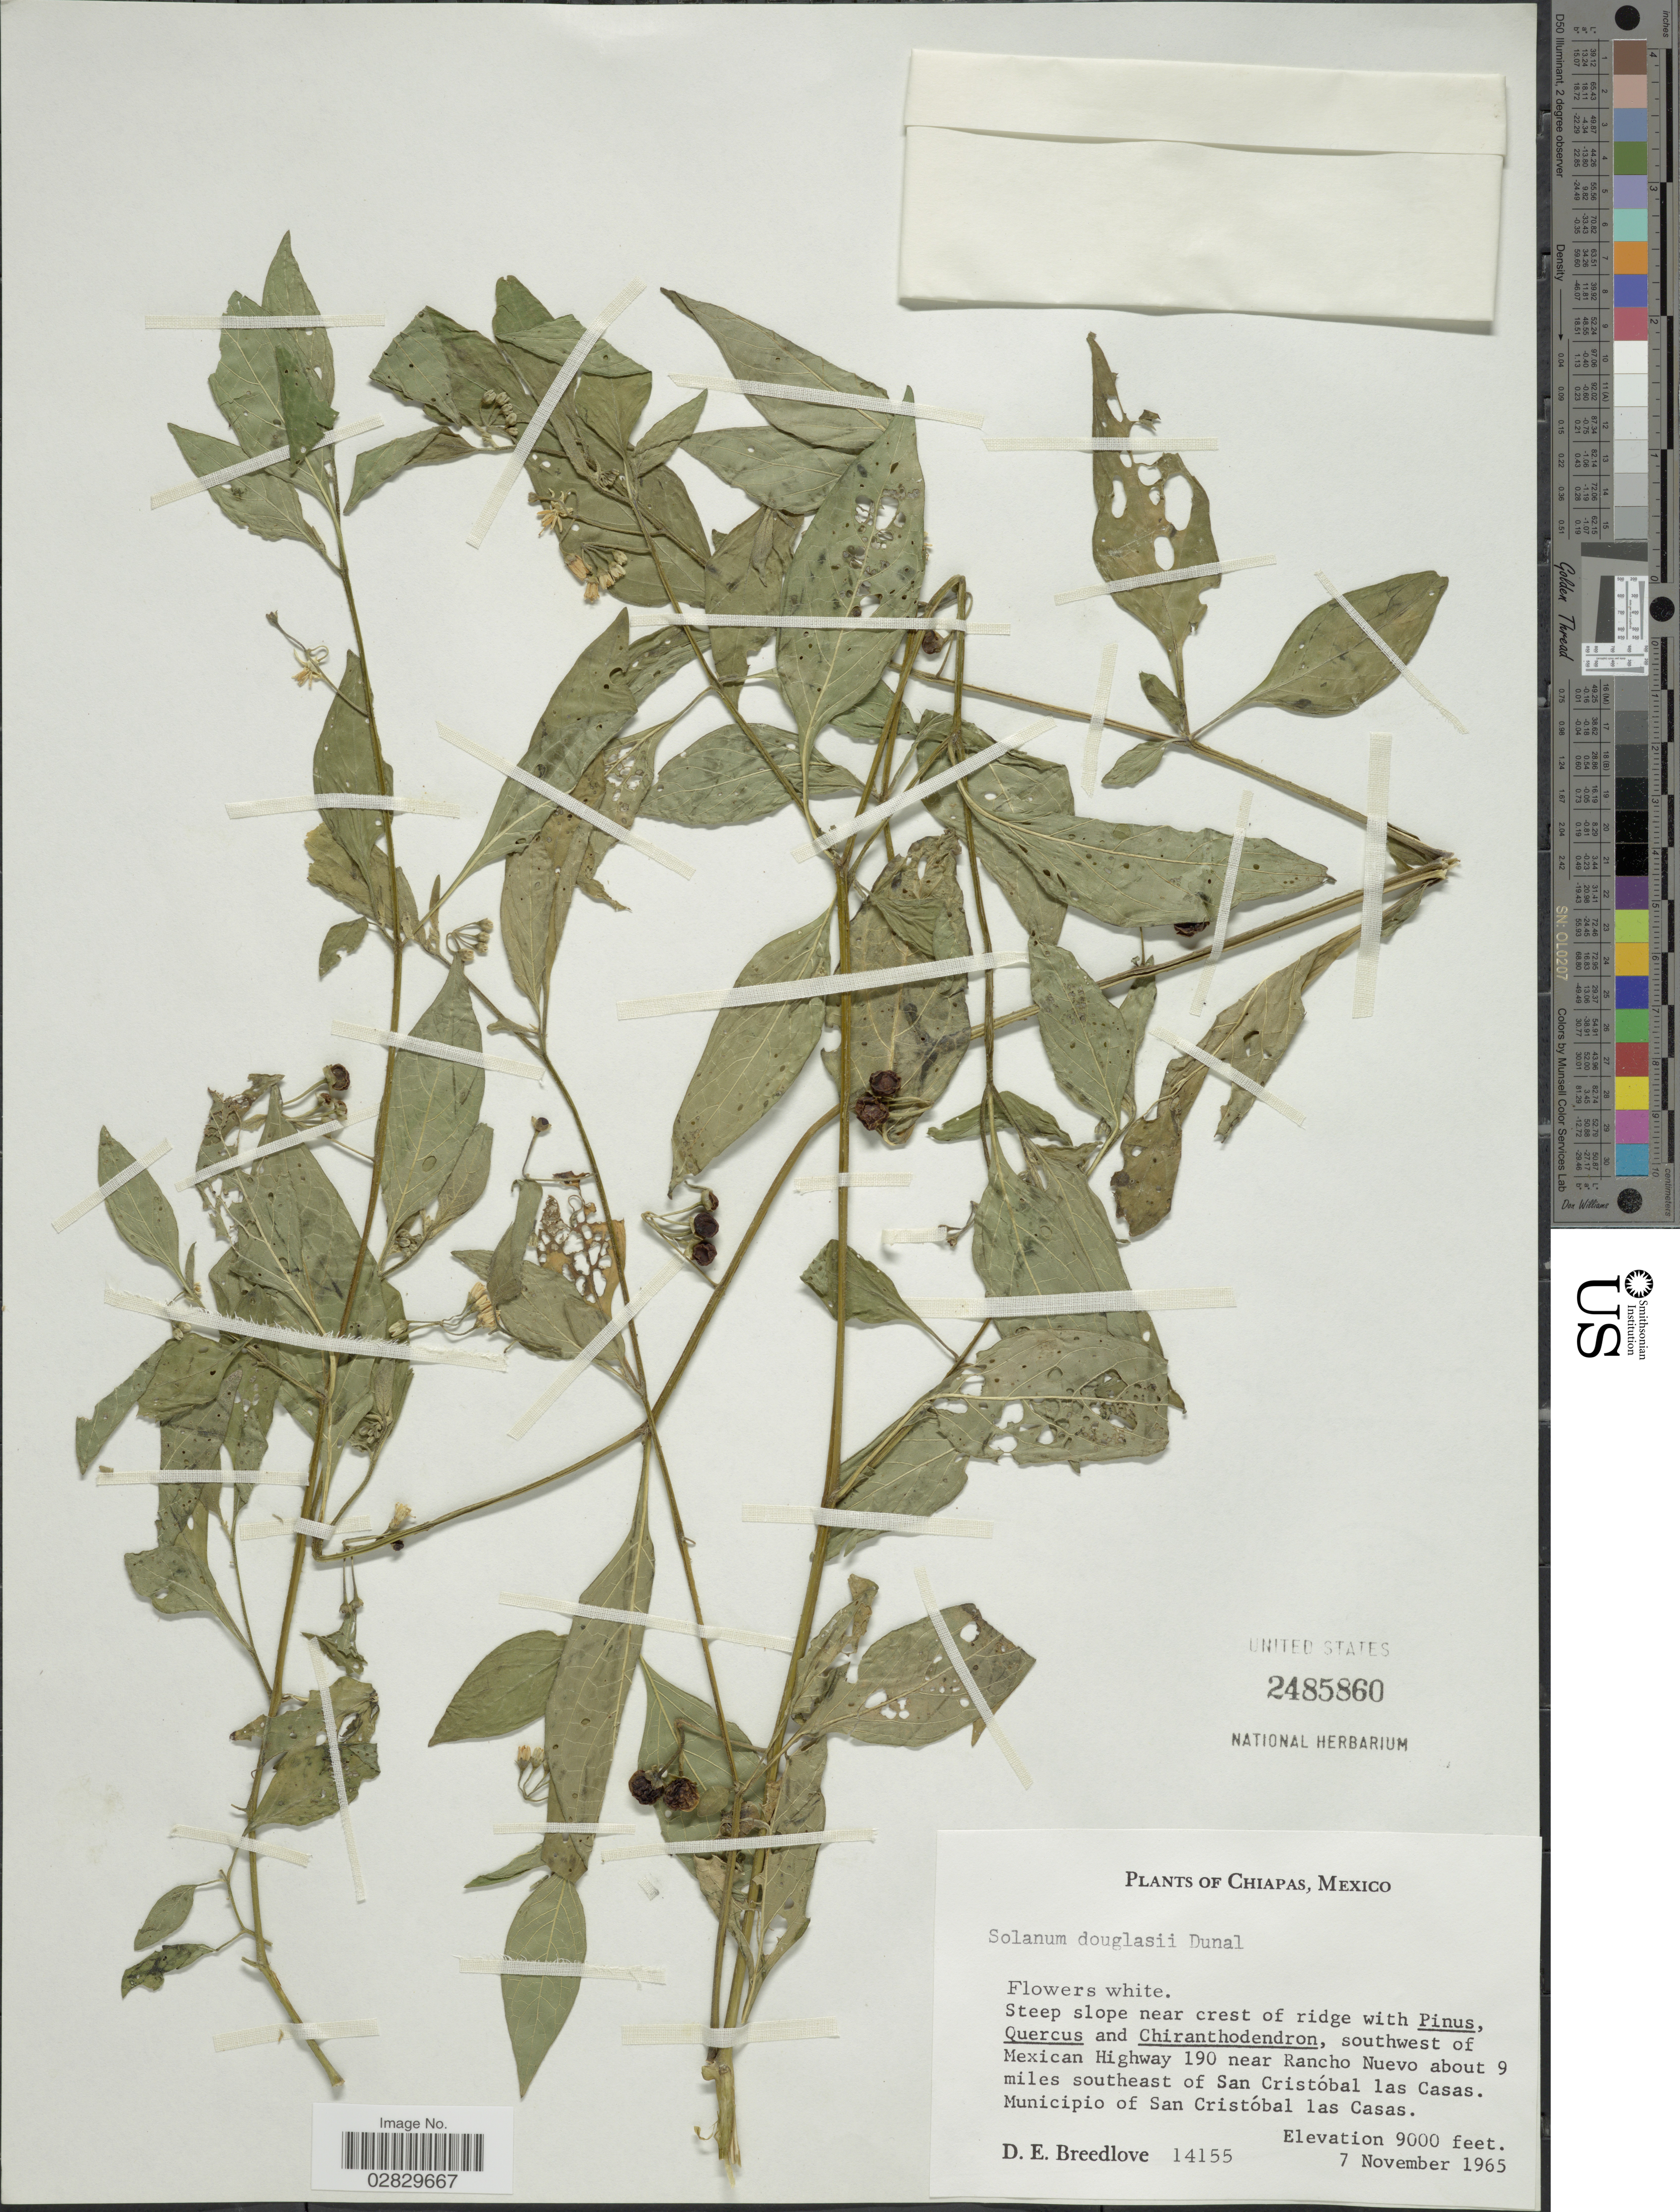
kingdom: Plantae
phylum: Tracheophyta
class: Magnoliopsida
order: Solanales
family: Solanaceae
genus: Solanum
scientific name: Solanum nigrescens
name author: M. Martens & Galeotti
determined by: Knapp, S. D.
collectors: D. E. Breedlove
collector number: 14155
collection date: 1965-11-07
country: Mexico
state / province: Chiapas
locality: Southwest of Mexican Highway 190 near Rancho Nuevo about 9 miles southeast of San Cristóbal las Casas. Municipio of San Cristóbal las Casas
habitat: steep slope near crest of ridge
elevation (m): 2743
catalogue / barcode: US 2485860